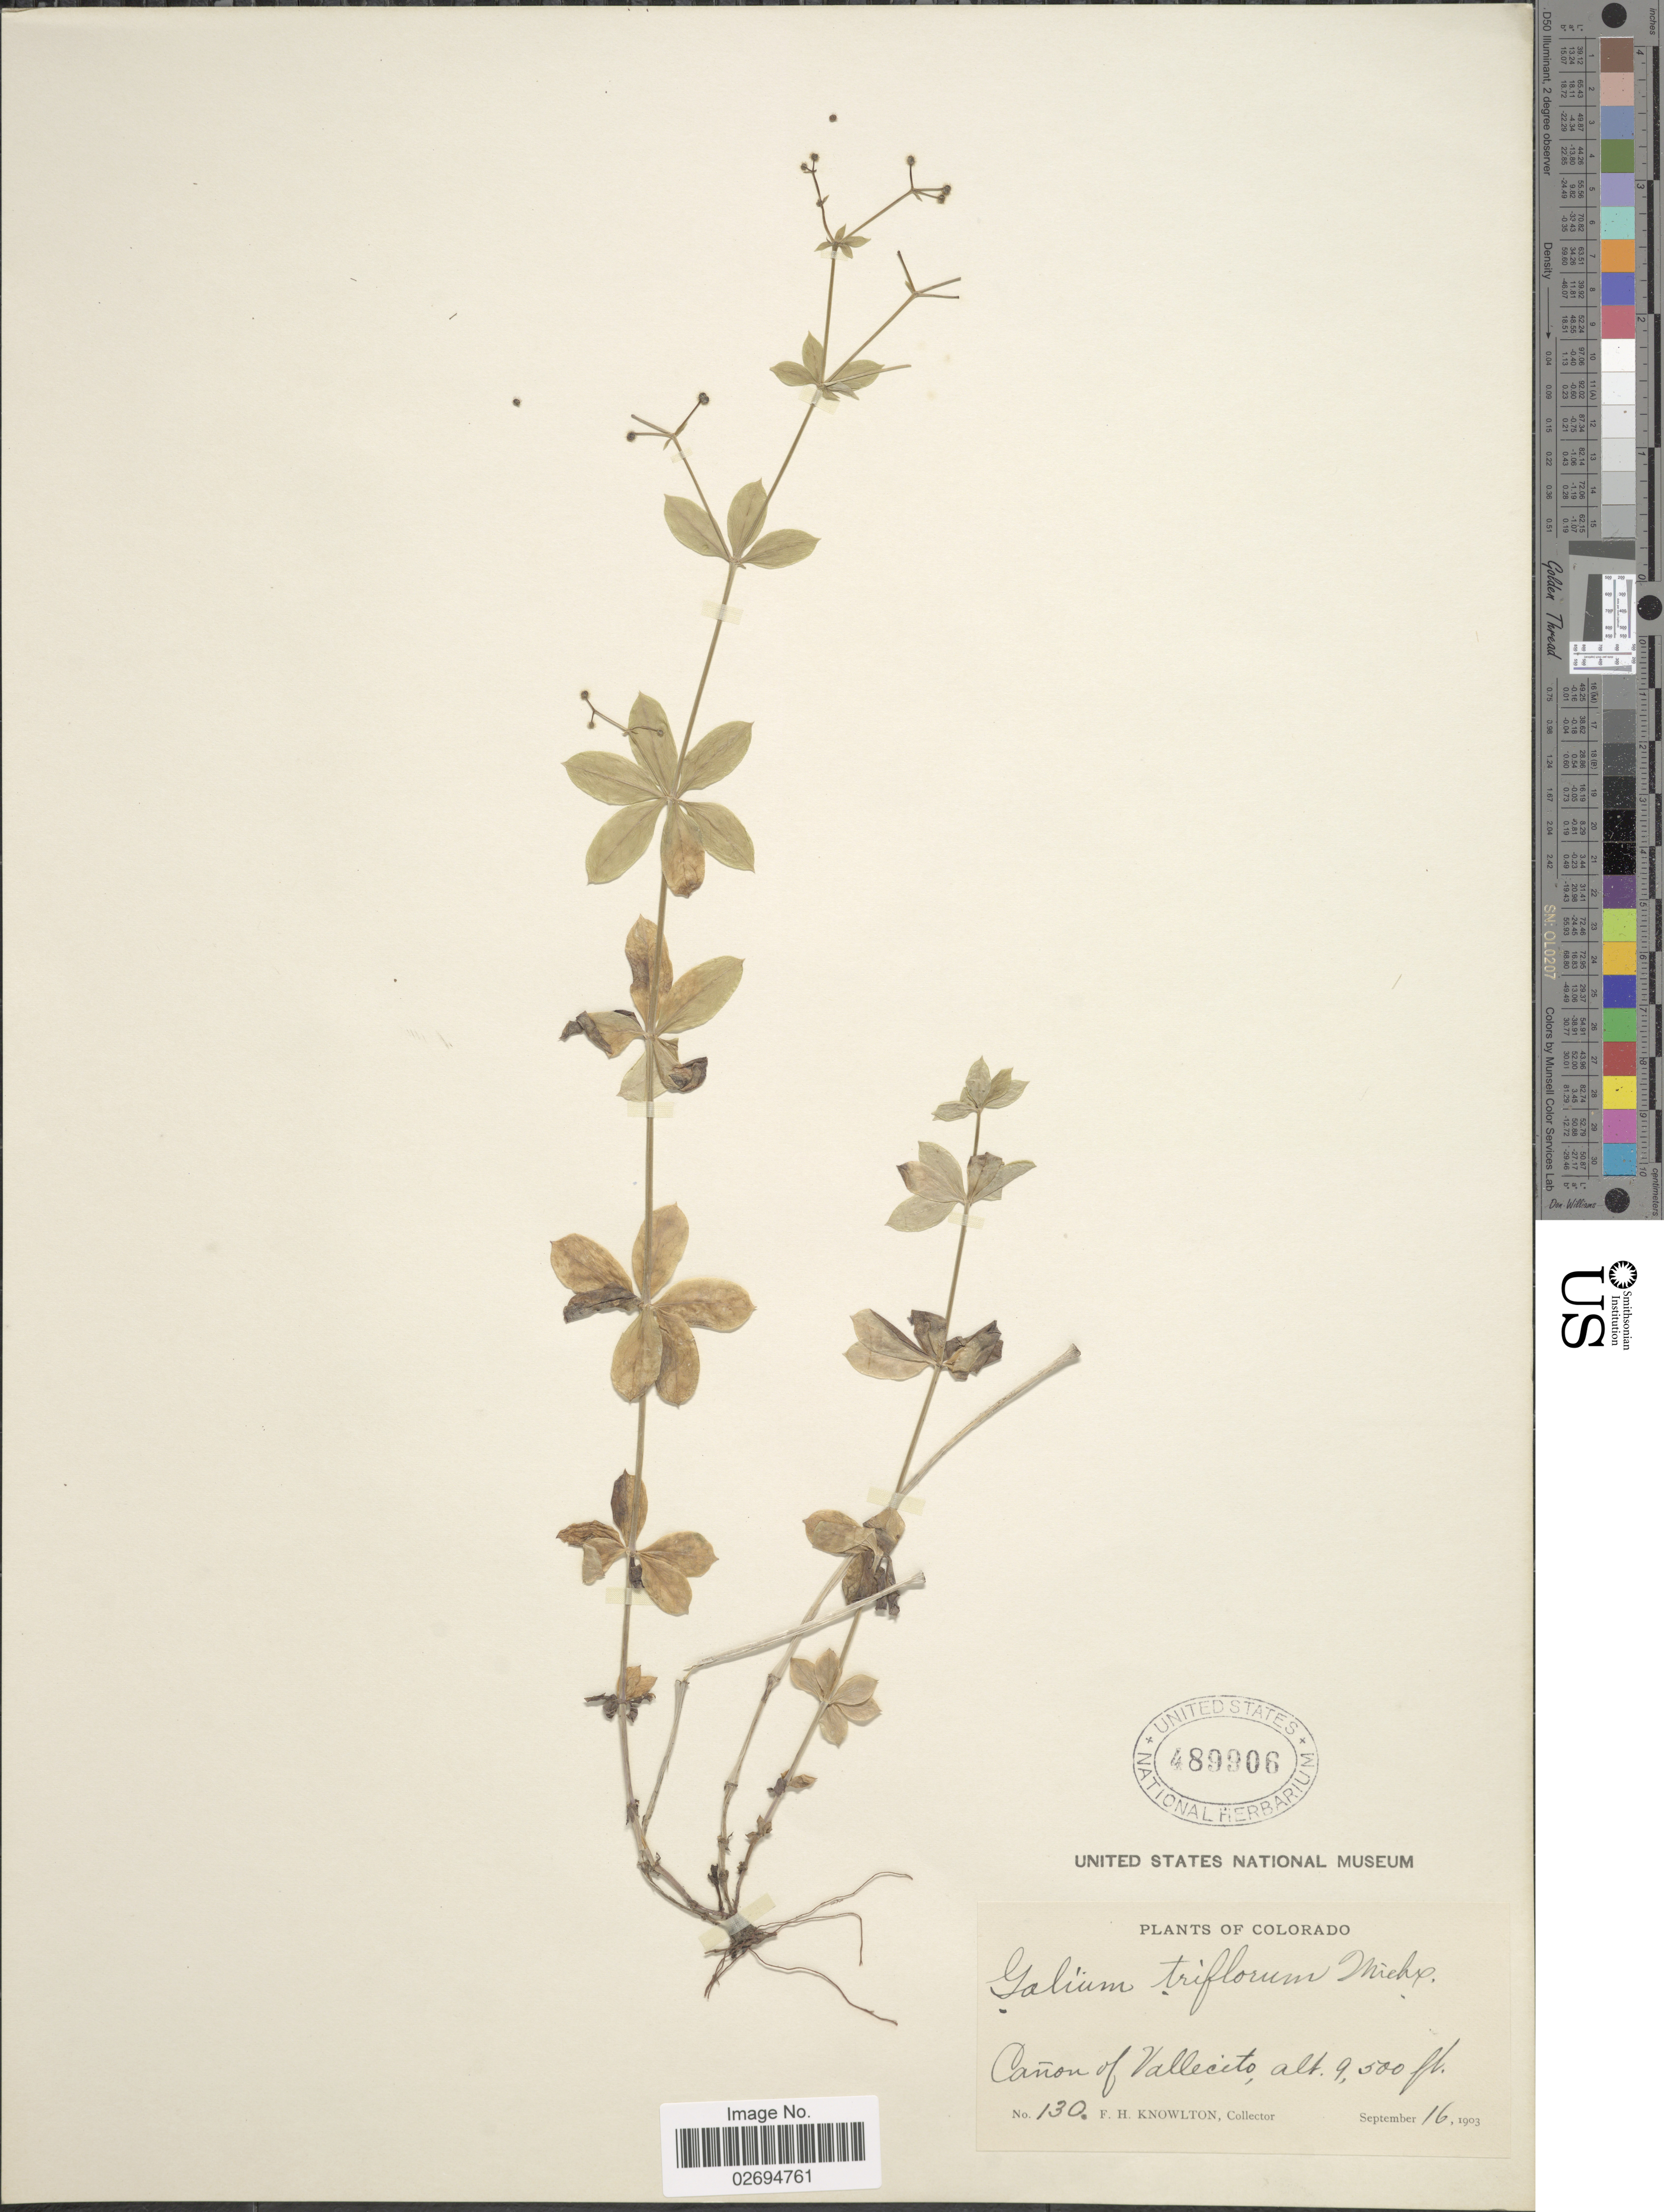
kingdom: Plantae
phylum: Tracheophyta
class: Magnoliopsida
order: Gentianales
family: Rubiaceae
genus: Galium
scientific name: Galium triflorum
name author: Michx.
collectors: F. H. Knowlton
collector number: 130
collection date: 1903-09-16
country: United States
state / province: Colorado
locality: Cañon of Vallecito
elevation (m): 2896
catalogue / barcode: US 489906